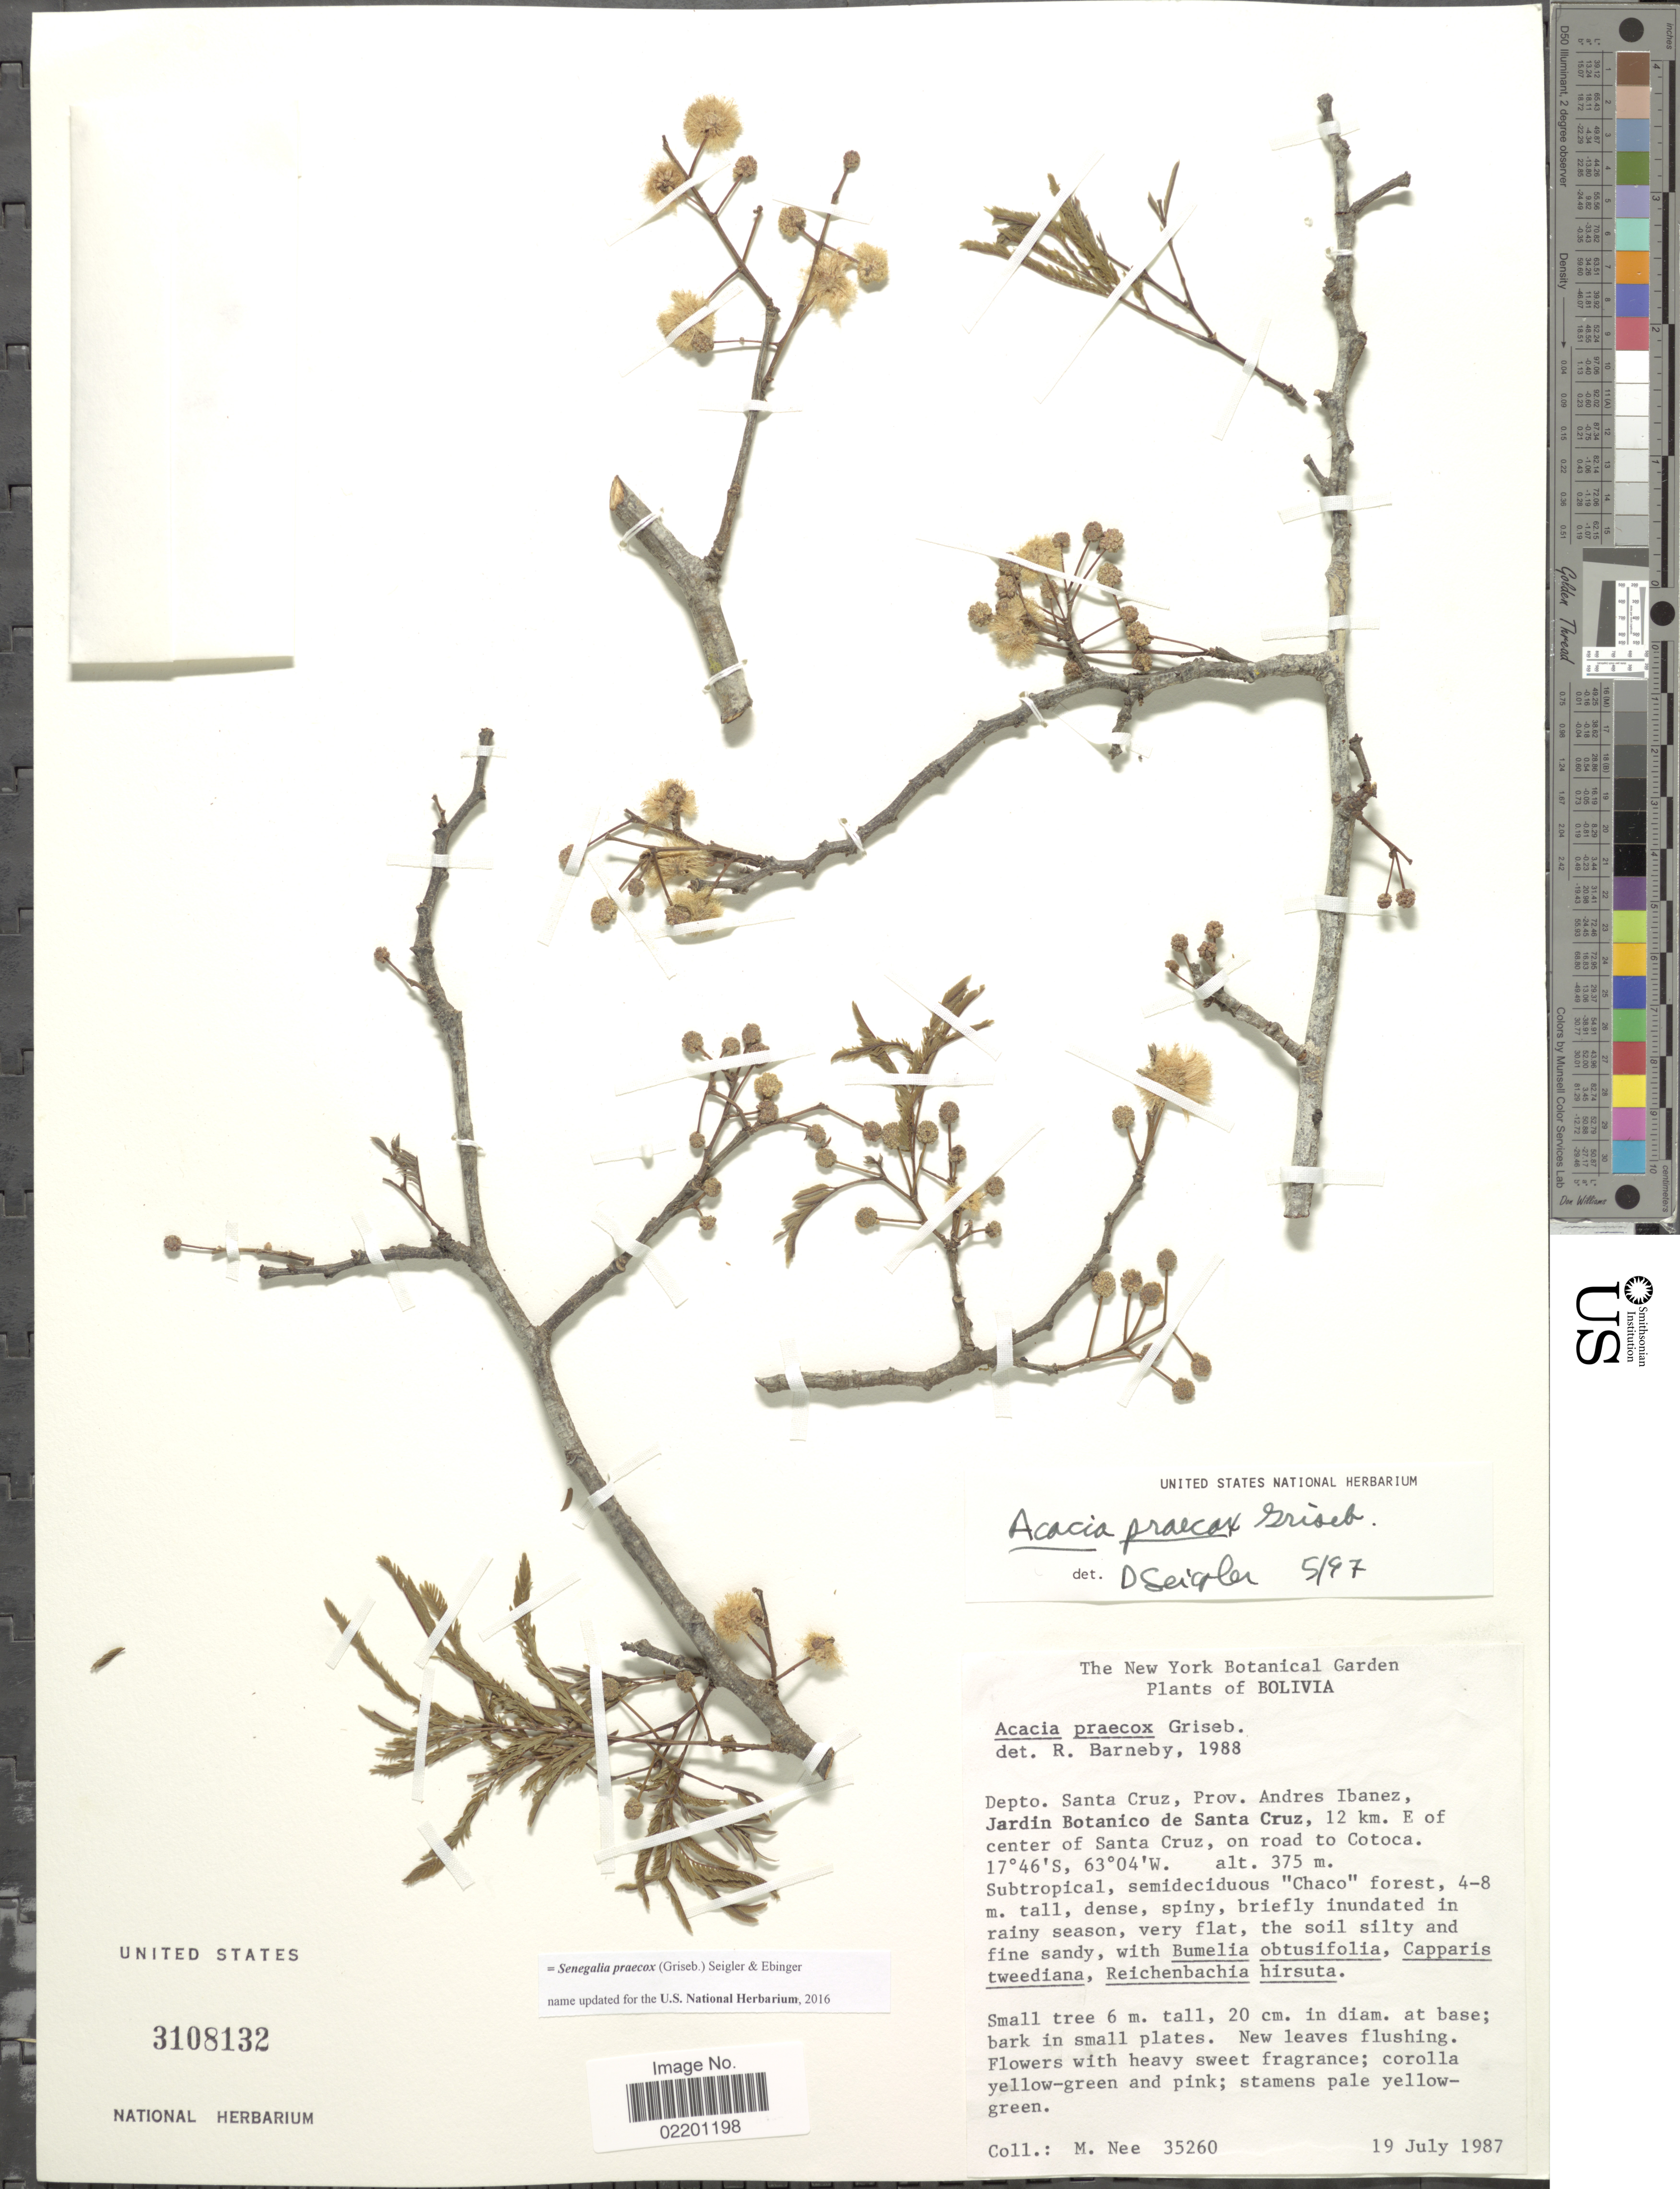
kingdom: Plantae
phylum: Tracheophyta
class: Magnoliopsida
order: Fabales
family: Fabaceae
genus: Senegalia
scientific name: Senegalia praecox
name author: (Griseb.) Seigler & Ebinger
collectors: M. Nee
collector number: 35260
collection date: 1987-07-19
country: Bolivia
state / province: Santa Cruz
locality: Depto. Santa Cruz. Prov. Andres Ibanez, Jardin Botanico de Santa Cruz, 12 km. E of center of Santa Cruz, on road to Cotoca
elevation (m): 375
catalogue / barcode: US 3108132